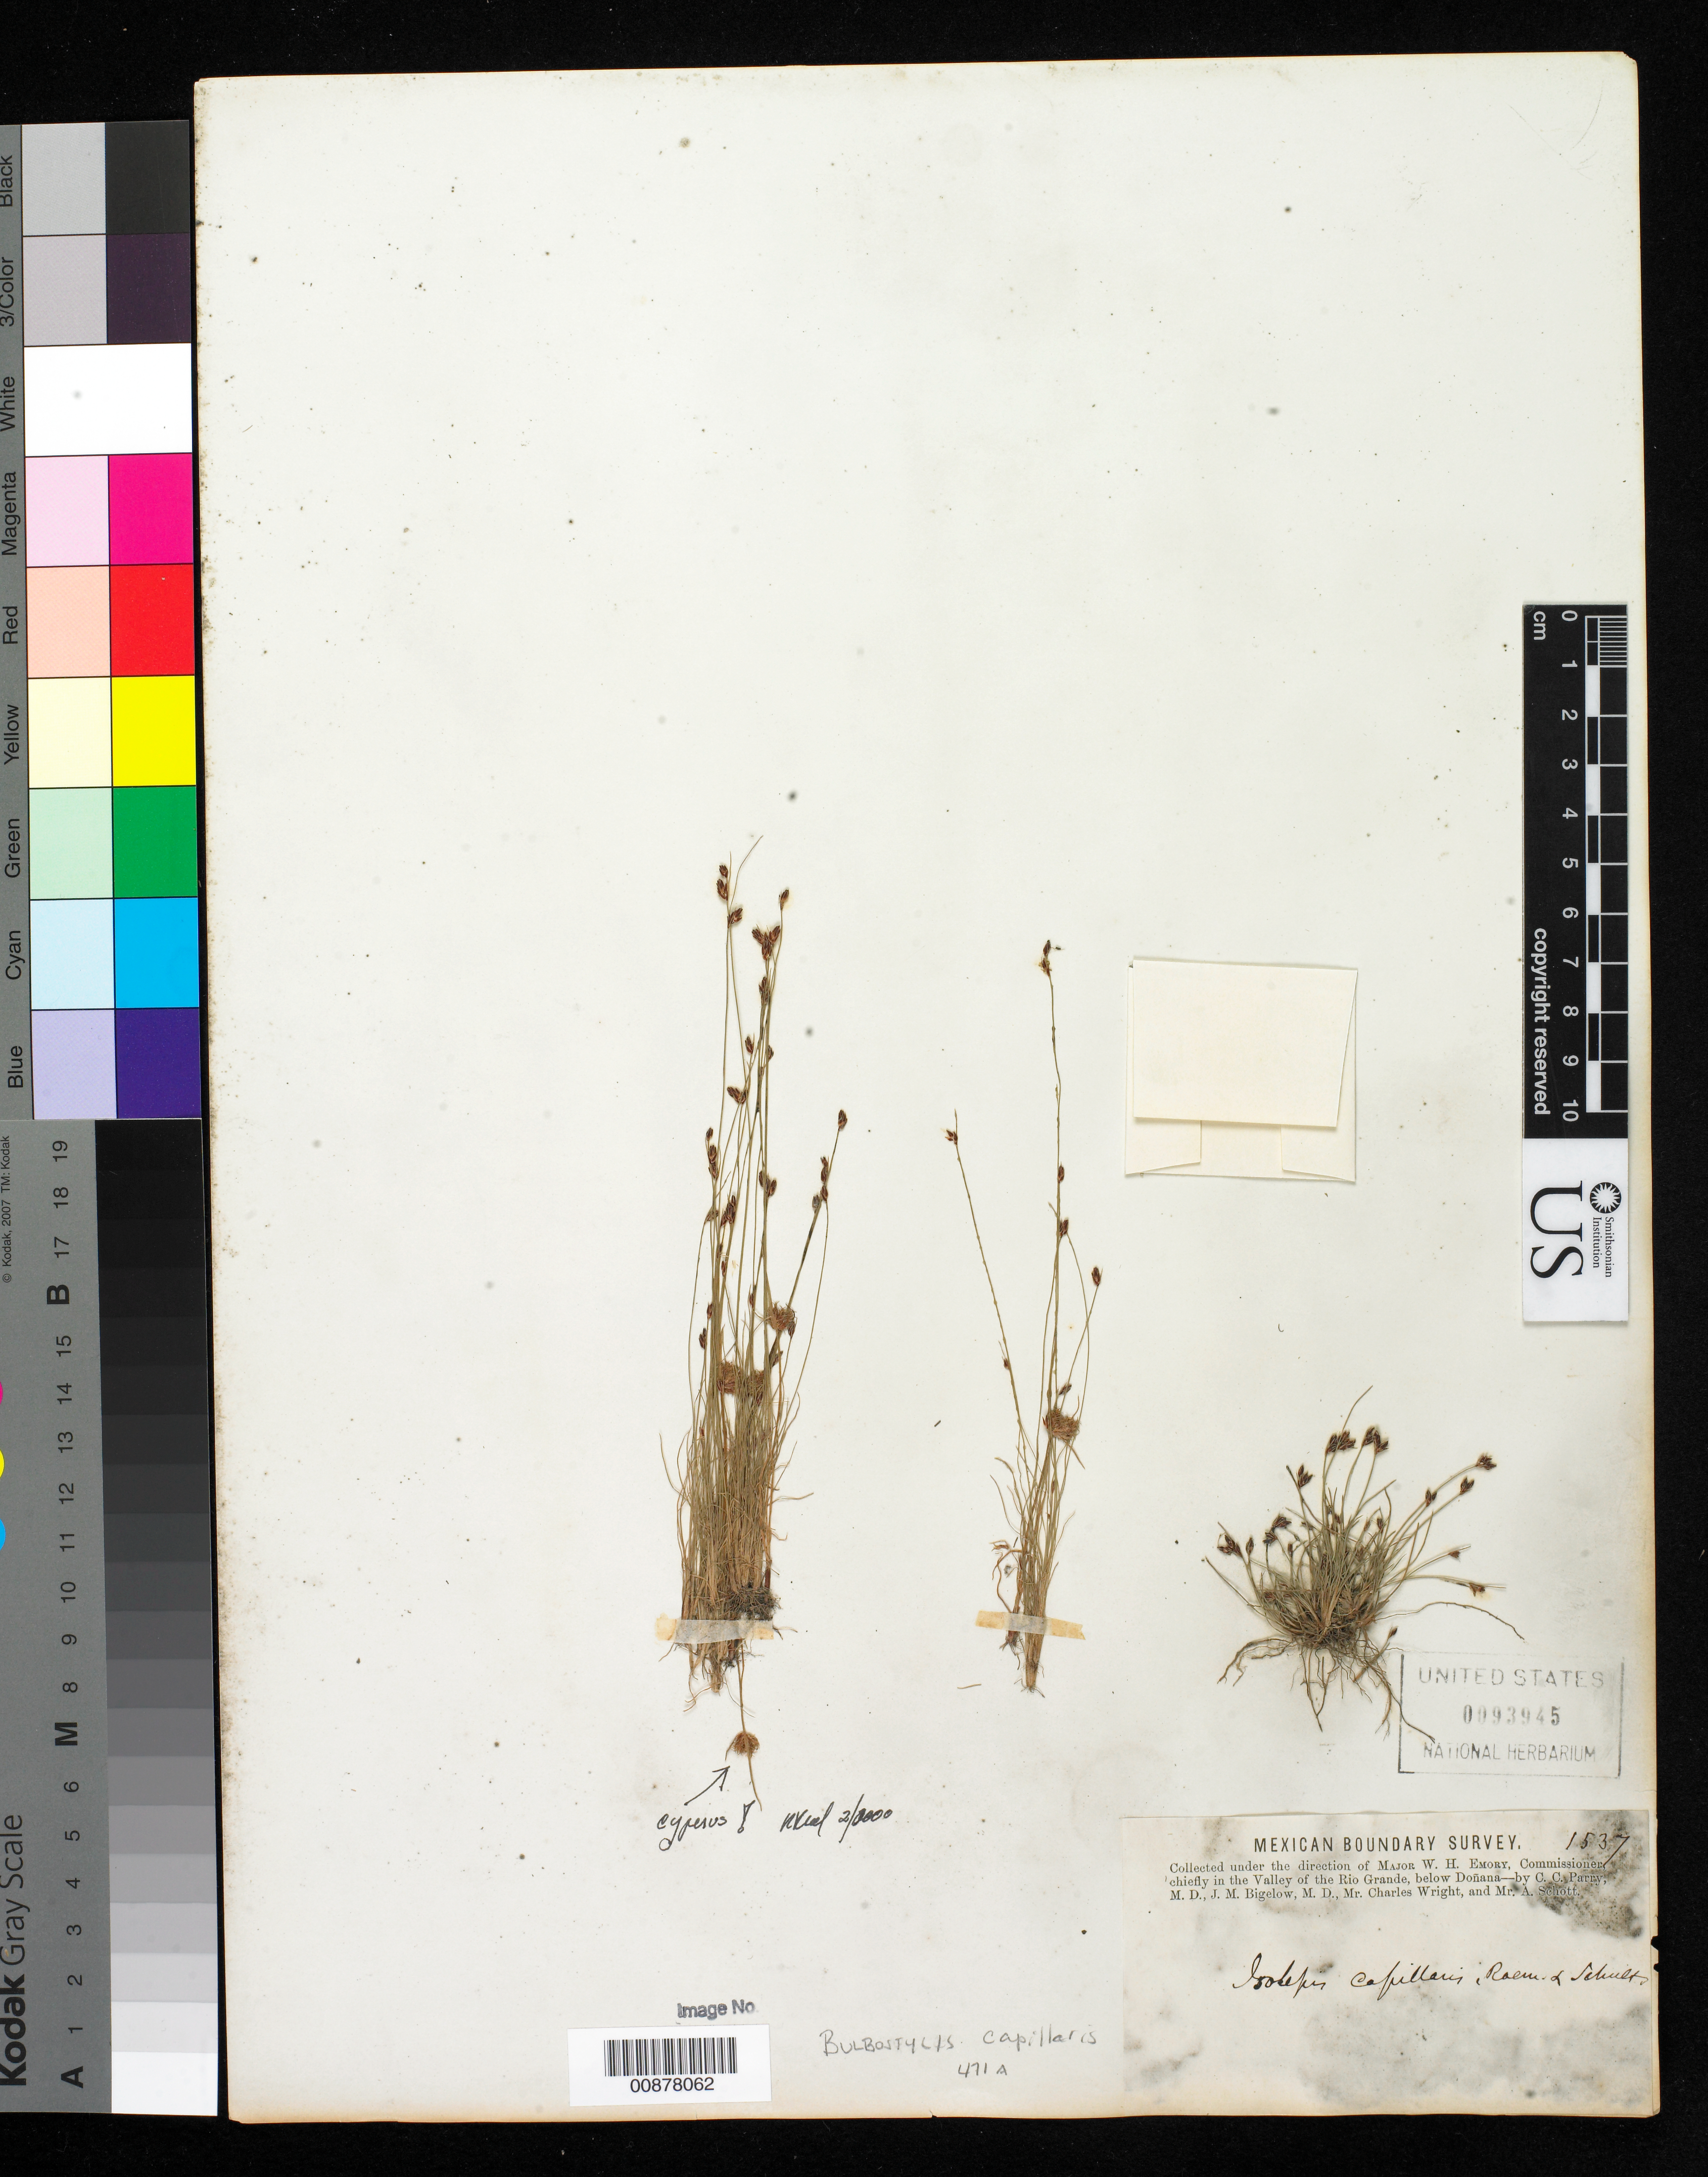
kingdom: Plantae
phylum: Tracheophyta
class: Liliopsida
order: Poales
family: Cyperaceae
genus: Bulbostylis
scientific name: Bulbostylis capillaris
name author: (L.) Kunth ex C.B. Clarke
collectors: C. C. Parry, J. M. Bigelow, C. Wright & A. C. V. Schott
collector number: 1537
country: United States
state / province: New Mexico / Texas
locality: Valley of the Rio Grande, below Doñana.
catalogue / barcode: US 93945